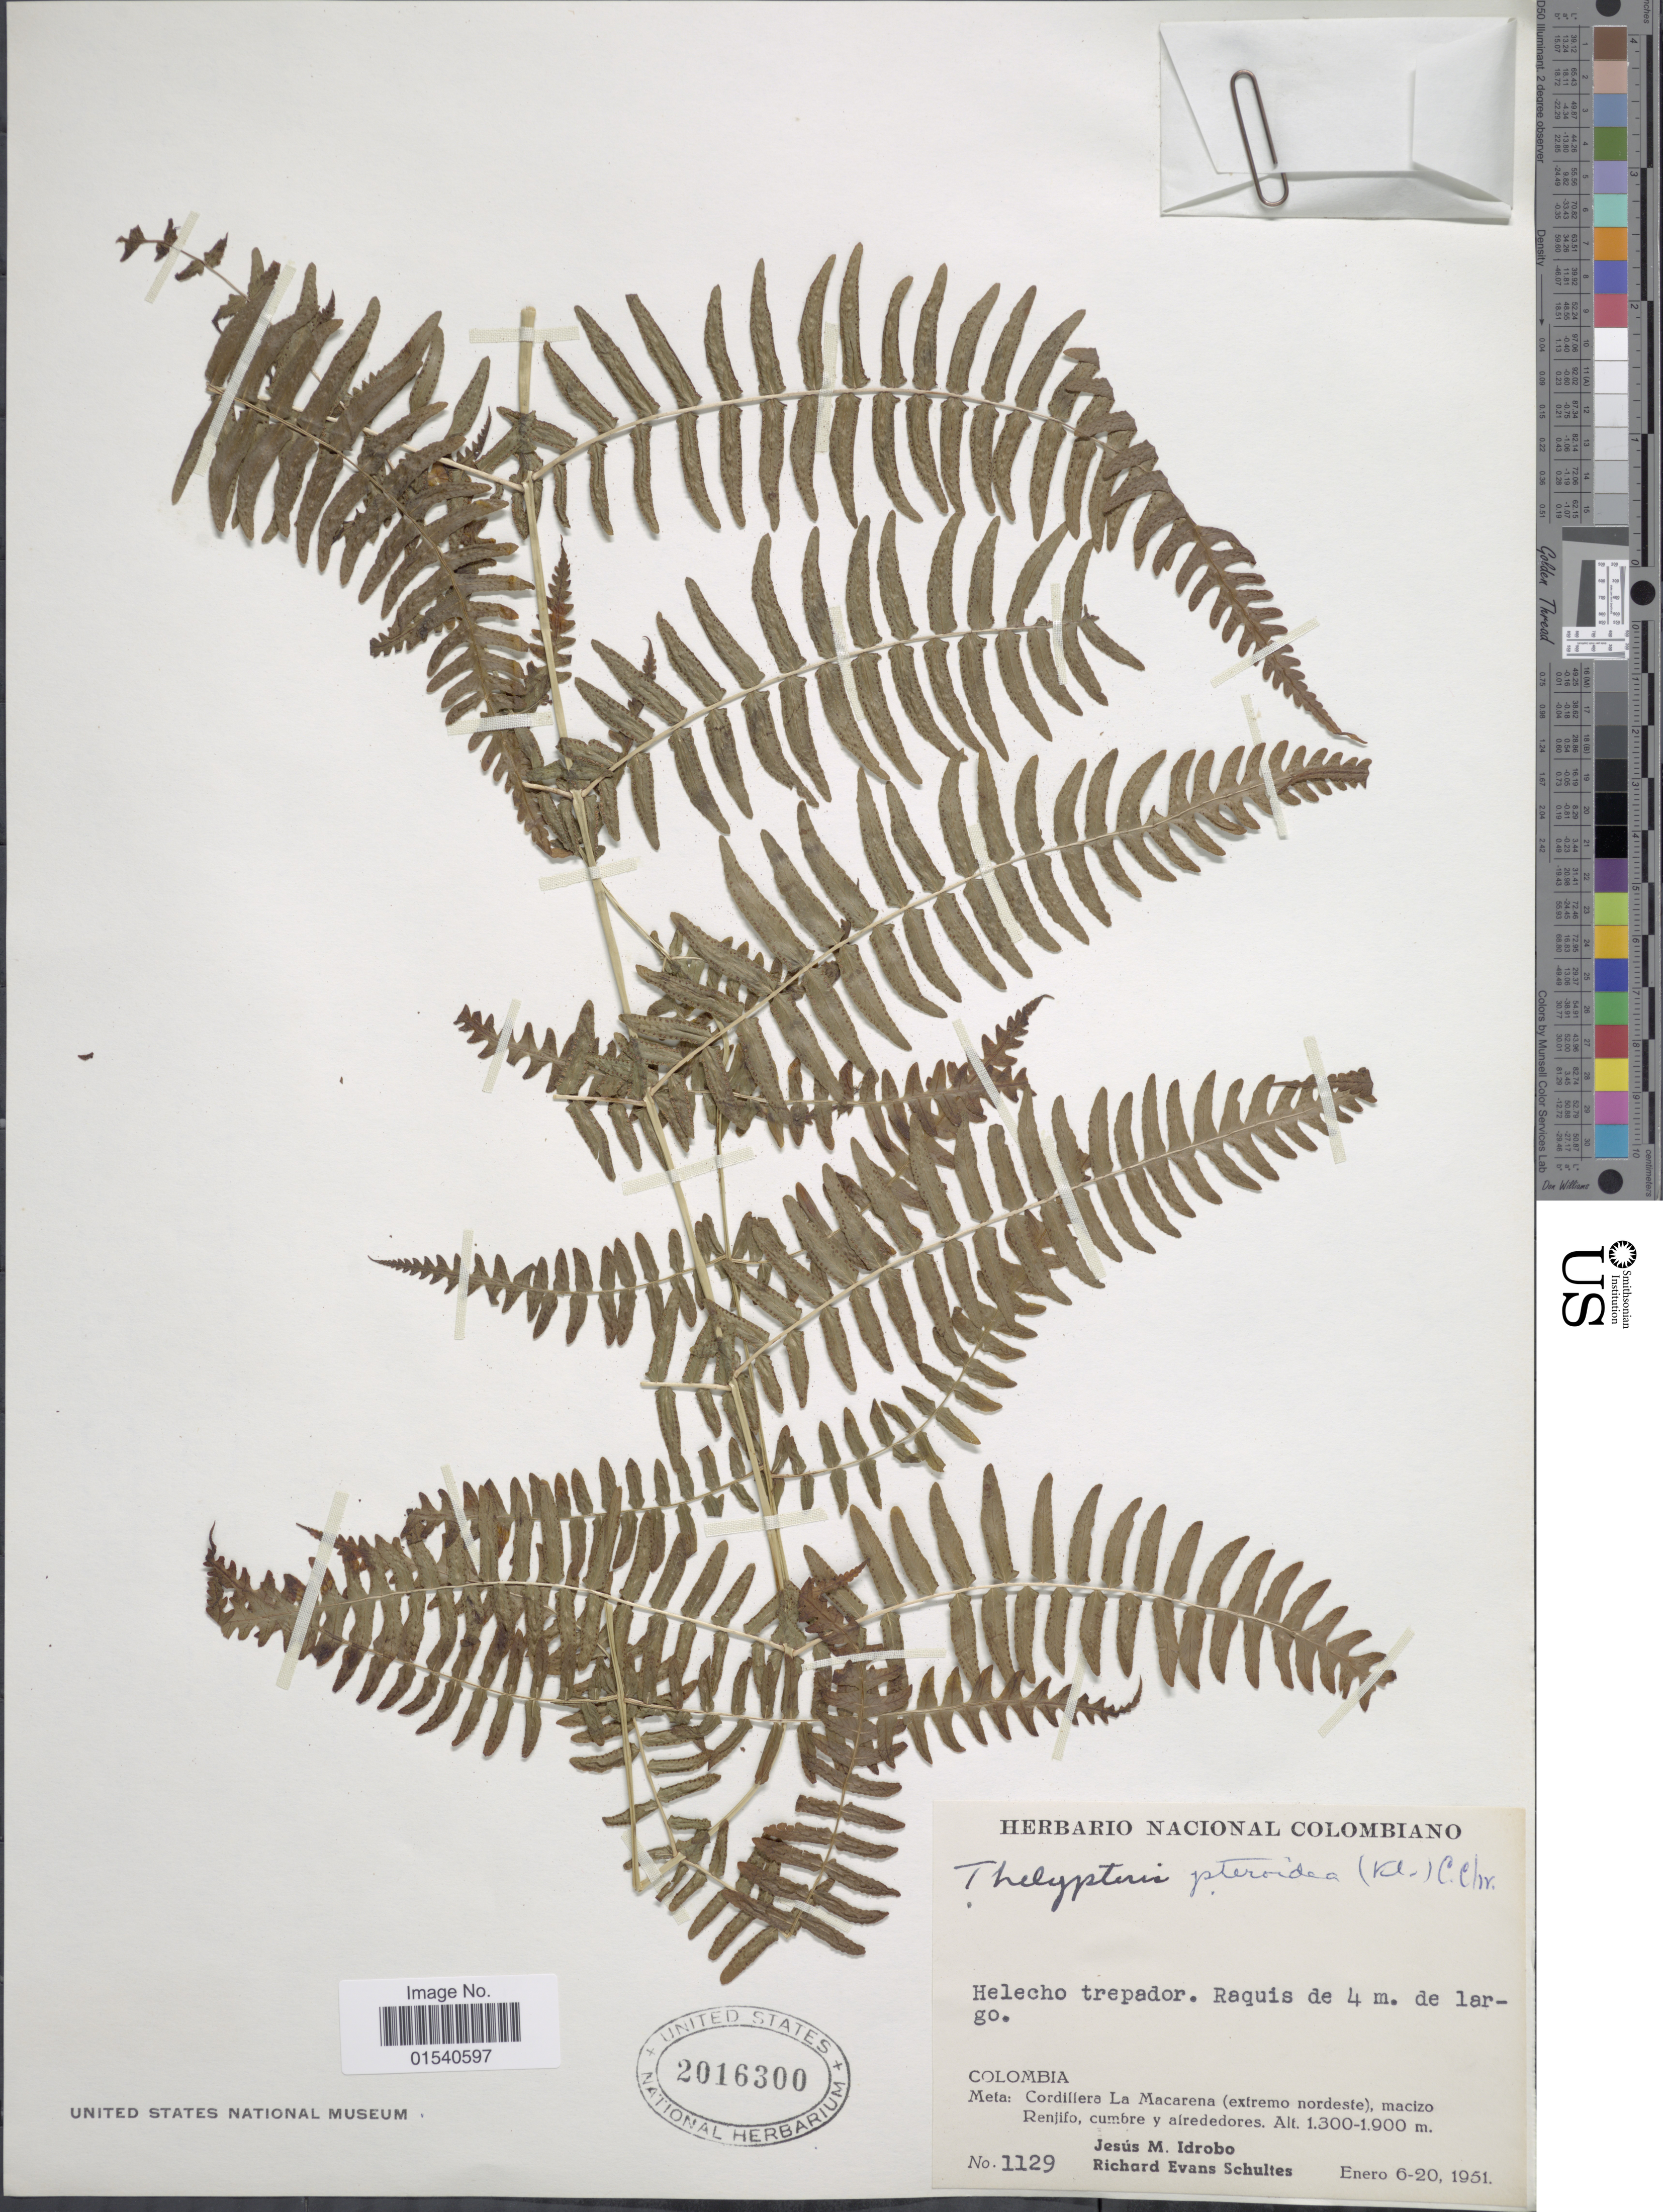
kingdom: Plantae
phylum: Tracheophyta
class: Polypodiopsida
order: Polypodiales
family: Thelypteridaceae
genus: Amauropelta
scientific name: Amauropelta pteroidea (Klotzsch) comb. nov., ined 2015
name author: (Klotzsch)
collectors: J. M. Idrobo & R. E. Schultes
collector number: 1129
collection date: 1951-01-06/1951-01-20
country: Colombia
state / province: Meta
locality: Cordillera La Macarena (extremo nordeste), macizo Renjifo, cumbre y alrededores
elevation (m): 1300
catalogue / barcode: US 2016300